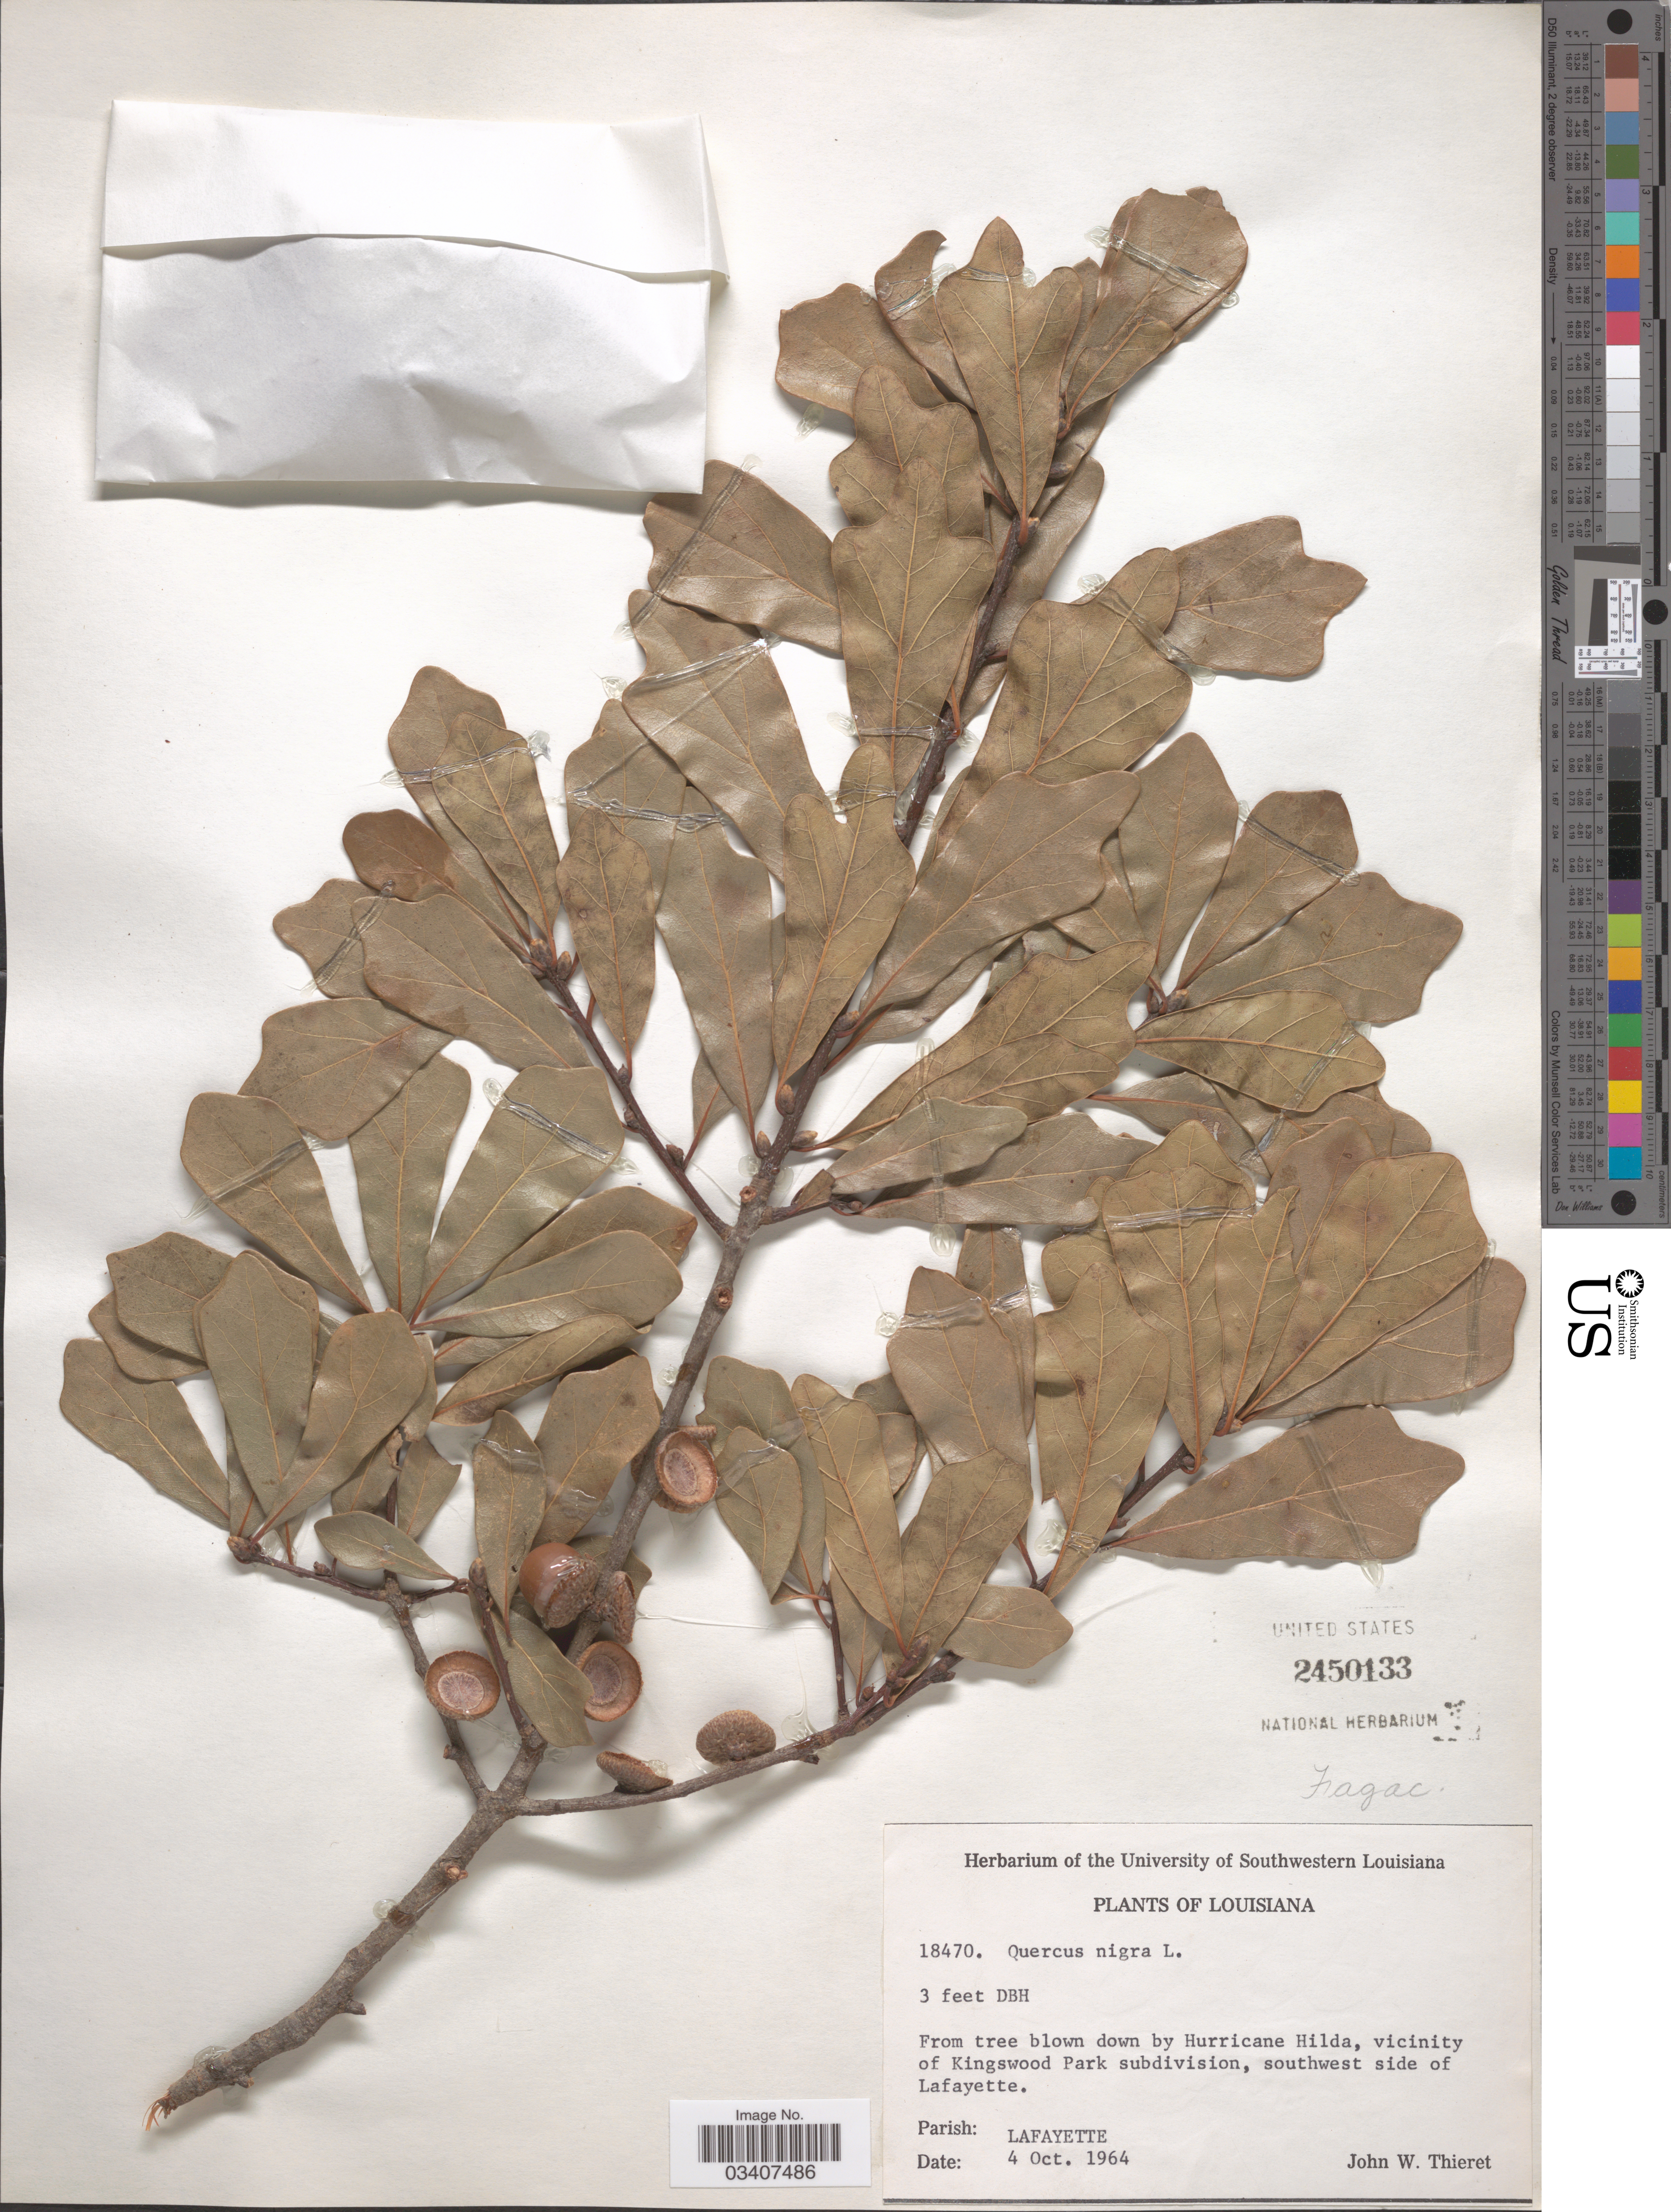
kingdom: Plantae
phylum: Tracheophyta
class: Magnoliopsida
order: Fagales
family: Fagaceae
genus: Quercus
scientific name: Quercus nigra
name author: L.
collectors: J. W. Thieret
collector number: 18470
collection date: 1964-10-04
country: United States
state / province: Louisiana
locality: Vicinity of Kingswood Park subdivision, southwest side of Lafayette. Parish: Lafayette.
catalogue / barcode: US 2450133